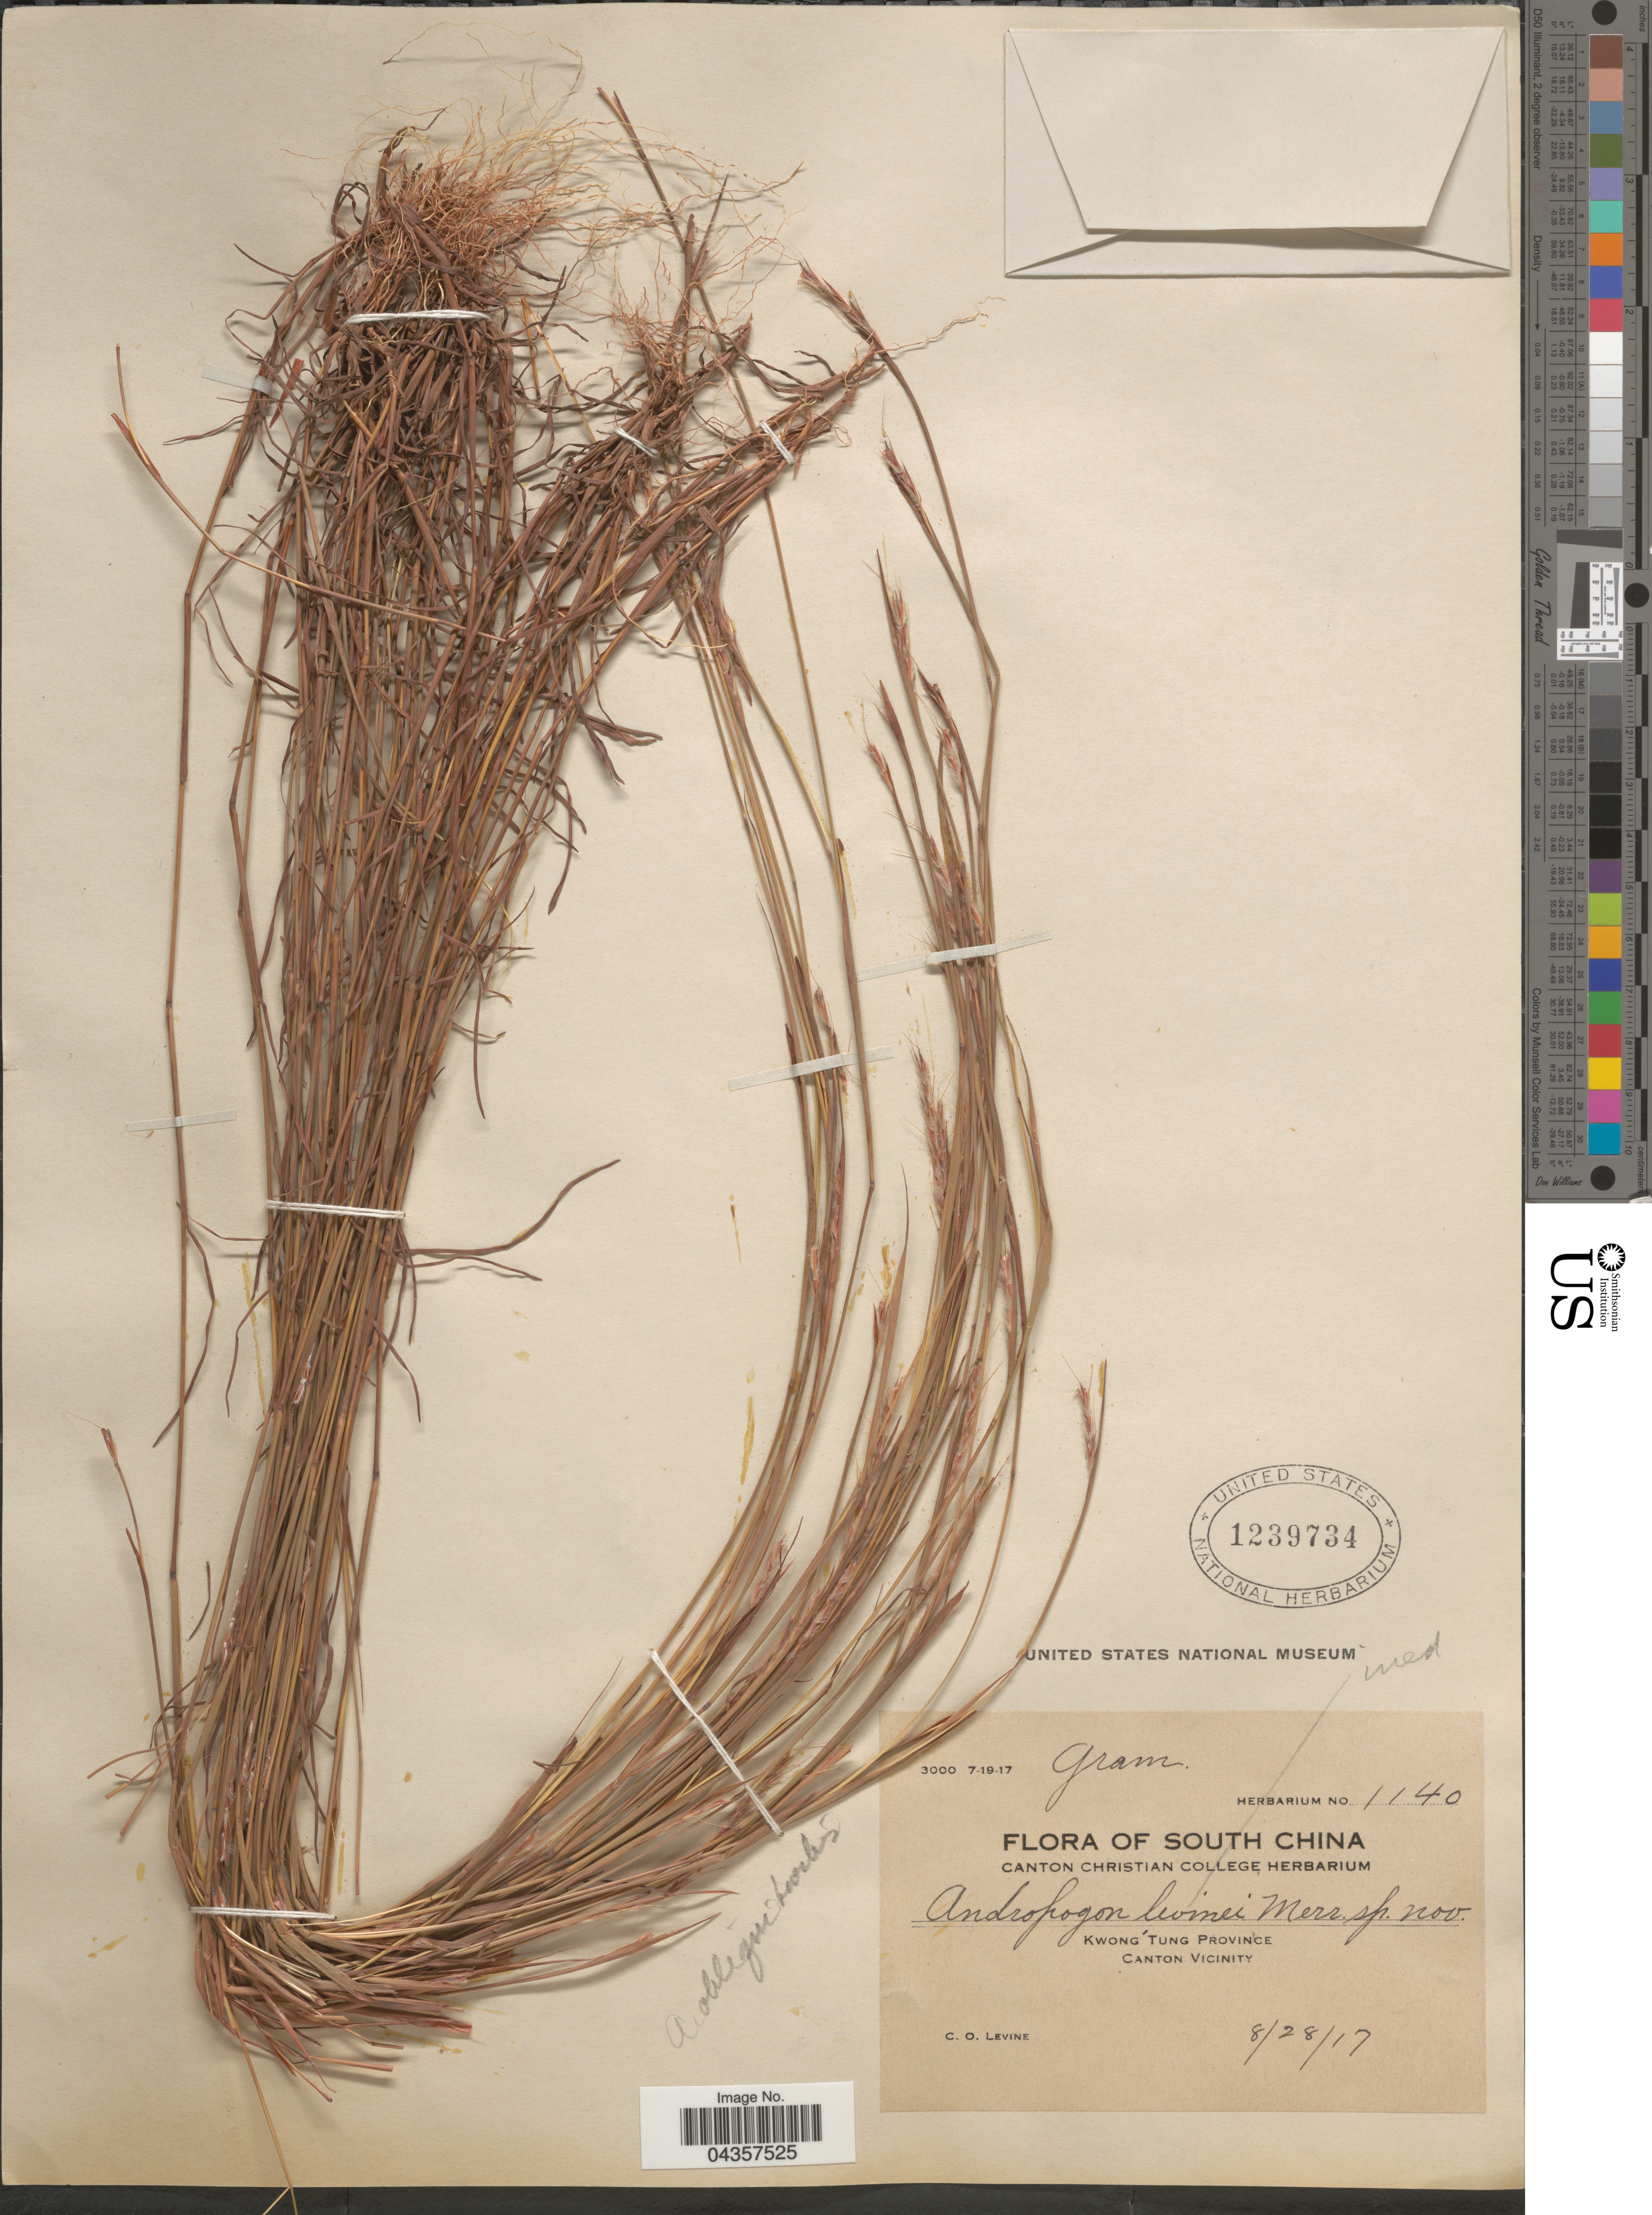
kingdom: Plantae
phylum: Tracheophyta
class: Liliopsida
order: Poales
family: Poaceae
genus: Schizachyrium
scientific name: Schizachyrium sp.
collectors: C. O. Levine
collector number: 1140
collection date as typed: Transcribed d/m/y: 28/8/17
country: China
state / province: Guangdong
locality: Kwong Tung Province. Canton Vicinity.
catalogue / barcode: US 1239734